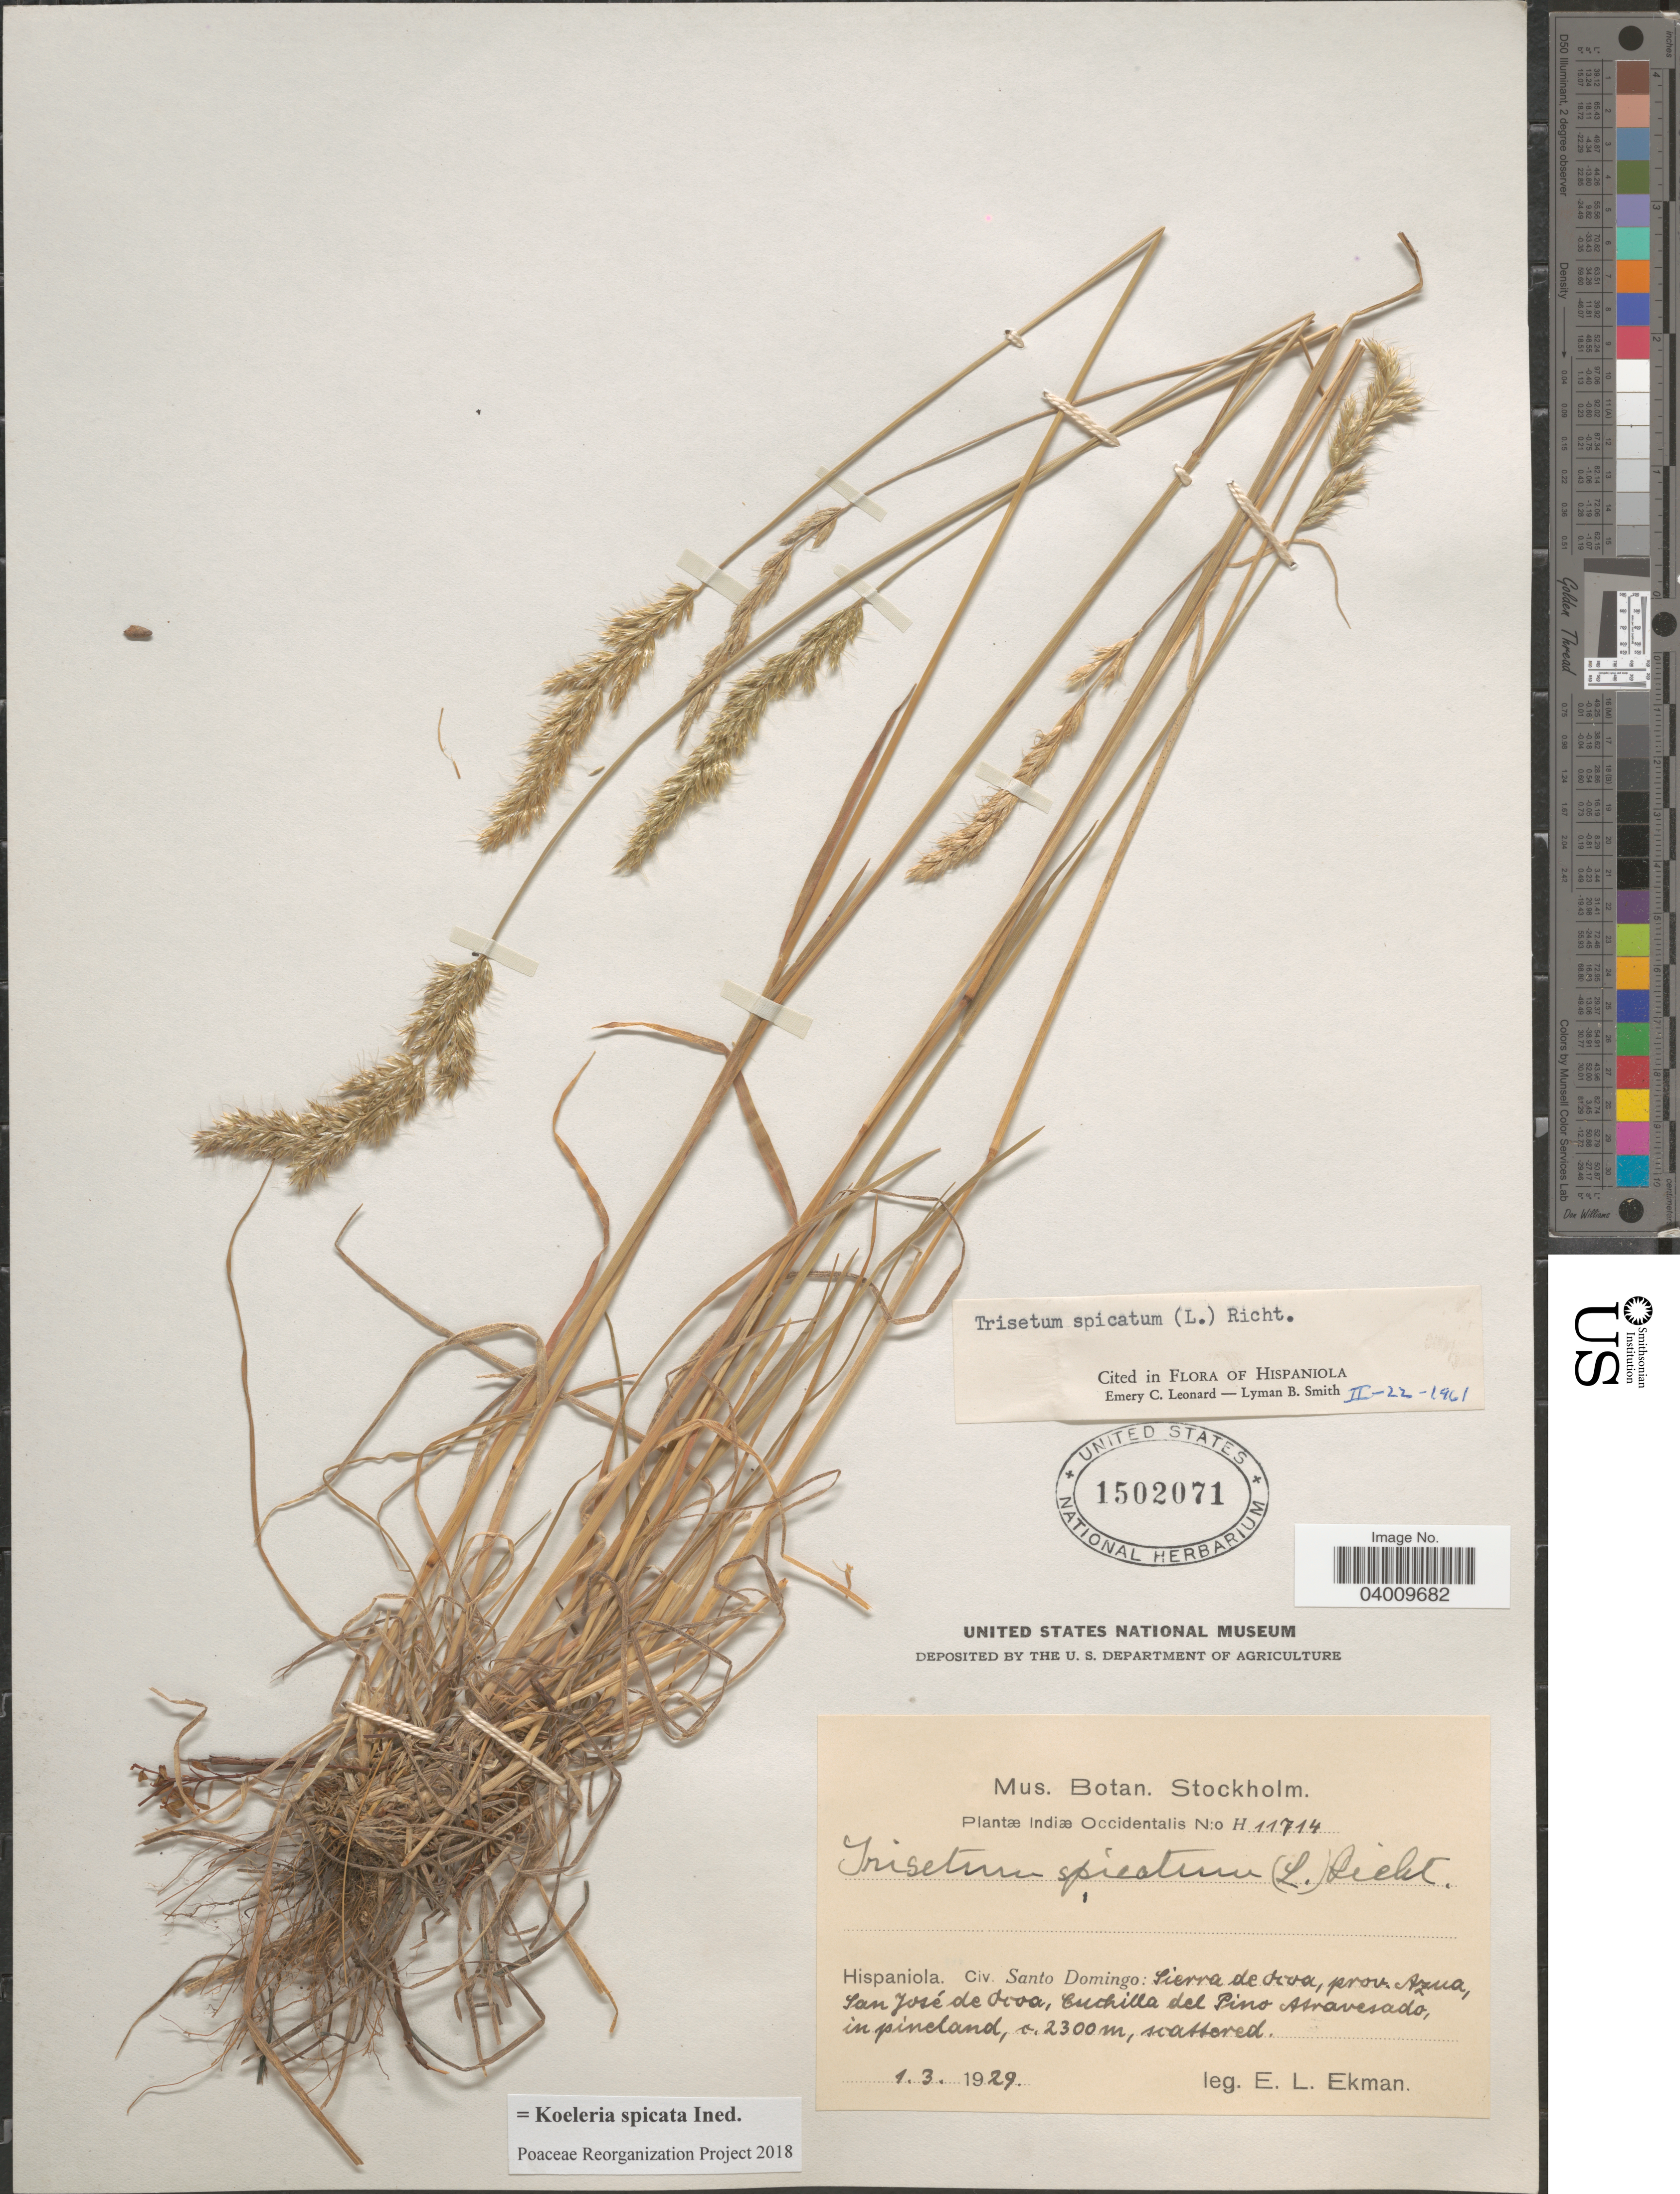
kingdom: Plantae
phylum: Tracheophyta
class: Liliopsida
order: Poales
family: Poaceae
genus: Koeleria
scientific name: Koeleria spicata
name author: (L.) Barberá et al.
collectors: E. L. Ekman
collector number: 11714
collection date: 1929-03-01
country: Dominican Republic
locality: Indiæ Occidentalis. Hispaniola. Civ. Santo Domingo: Sierra de Ocoa, prov. Azua, San José de Ocoa, Cuchilla del Pino Atravesado.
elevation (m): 2300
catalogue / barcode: US 1502071